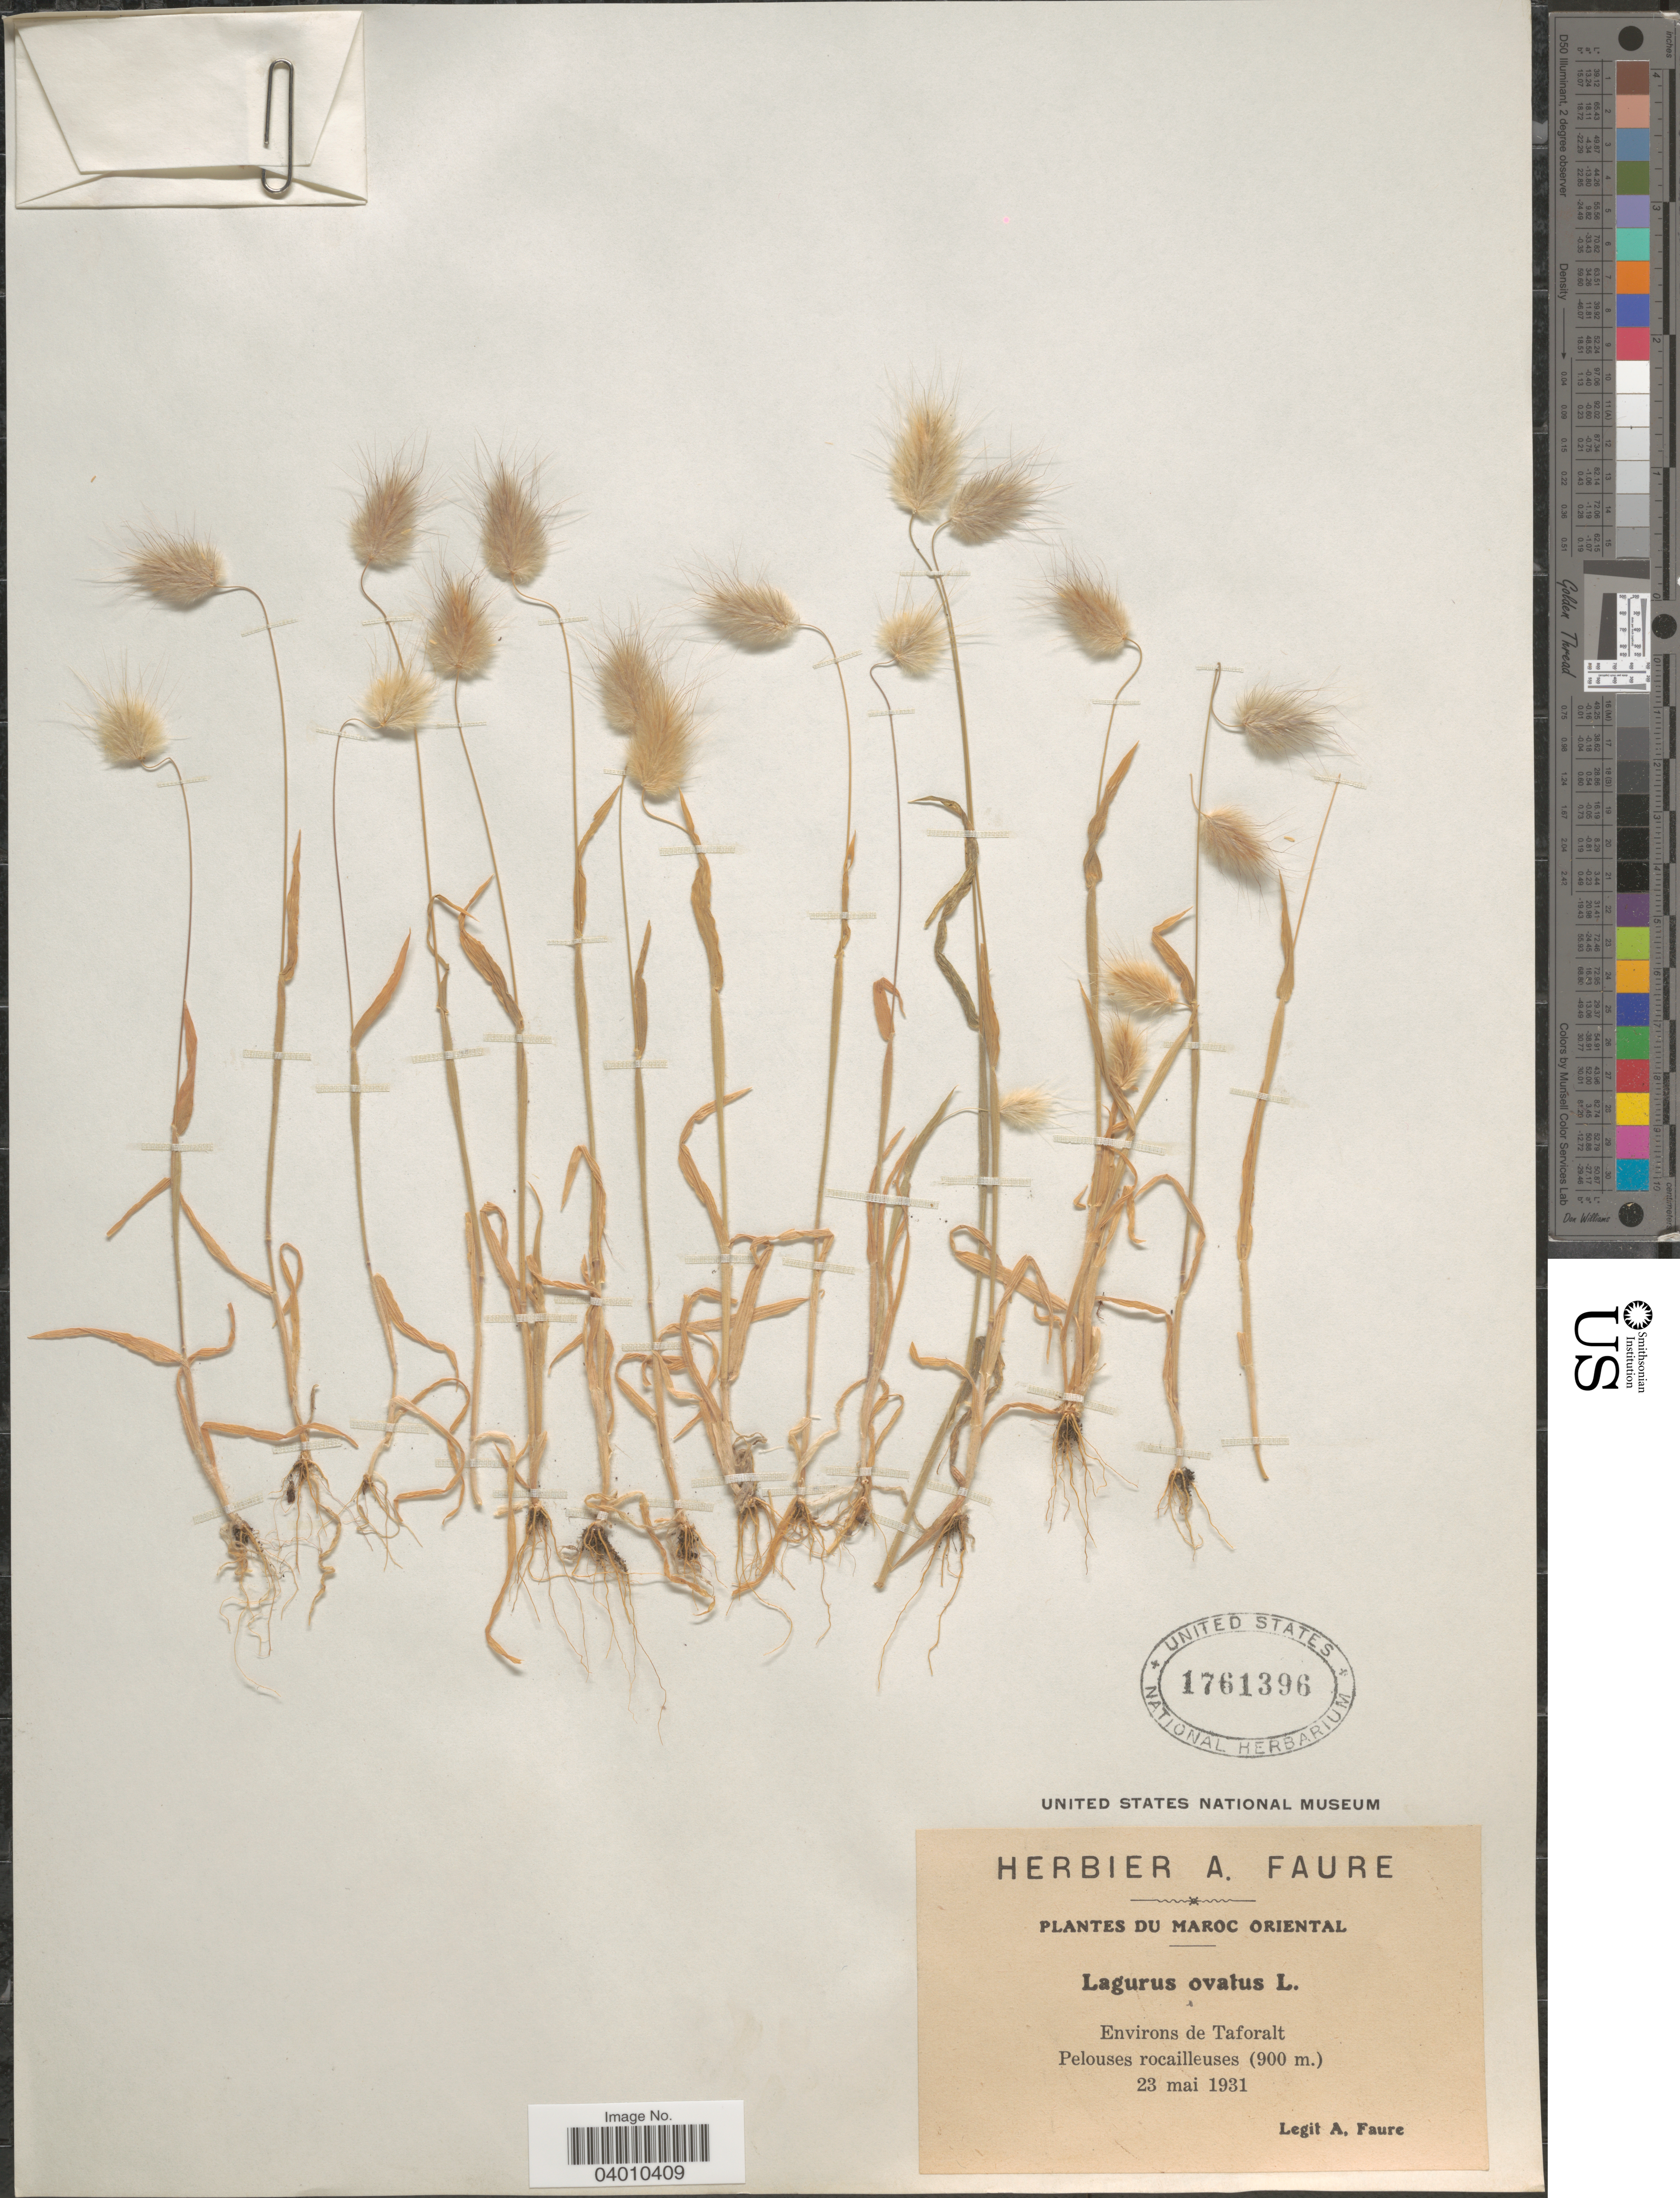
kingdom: Plantae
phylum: Tracheophyta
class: Liliopsida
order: Poales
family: Poaceae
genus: Lagurus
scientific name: Lagurus ovatus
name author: L.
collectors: A. Faure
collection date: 1931-05-23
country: Morocco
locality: Maroc Oriental. Environs de Taforalt.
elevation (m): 900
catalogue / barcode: US 1761396